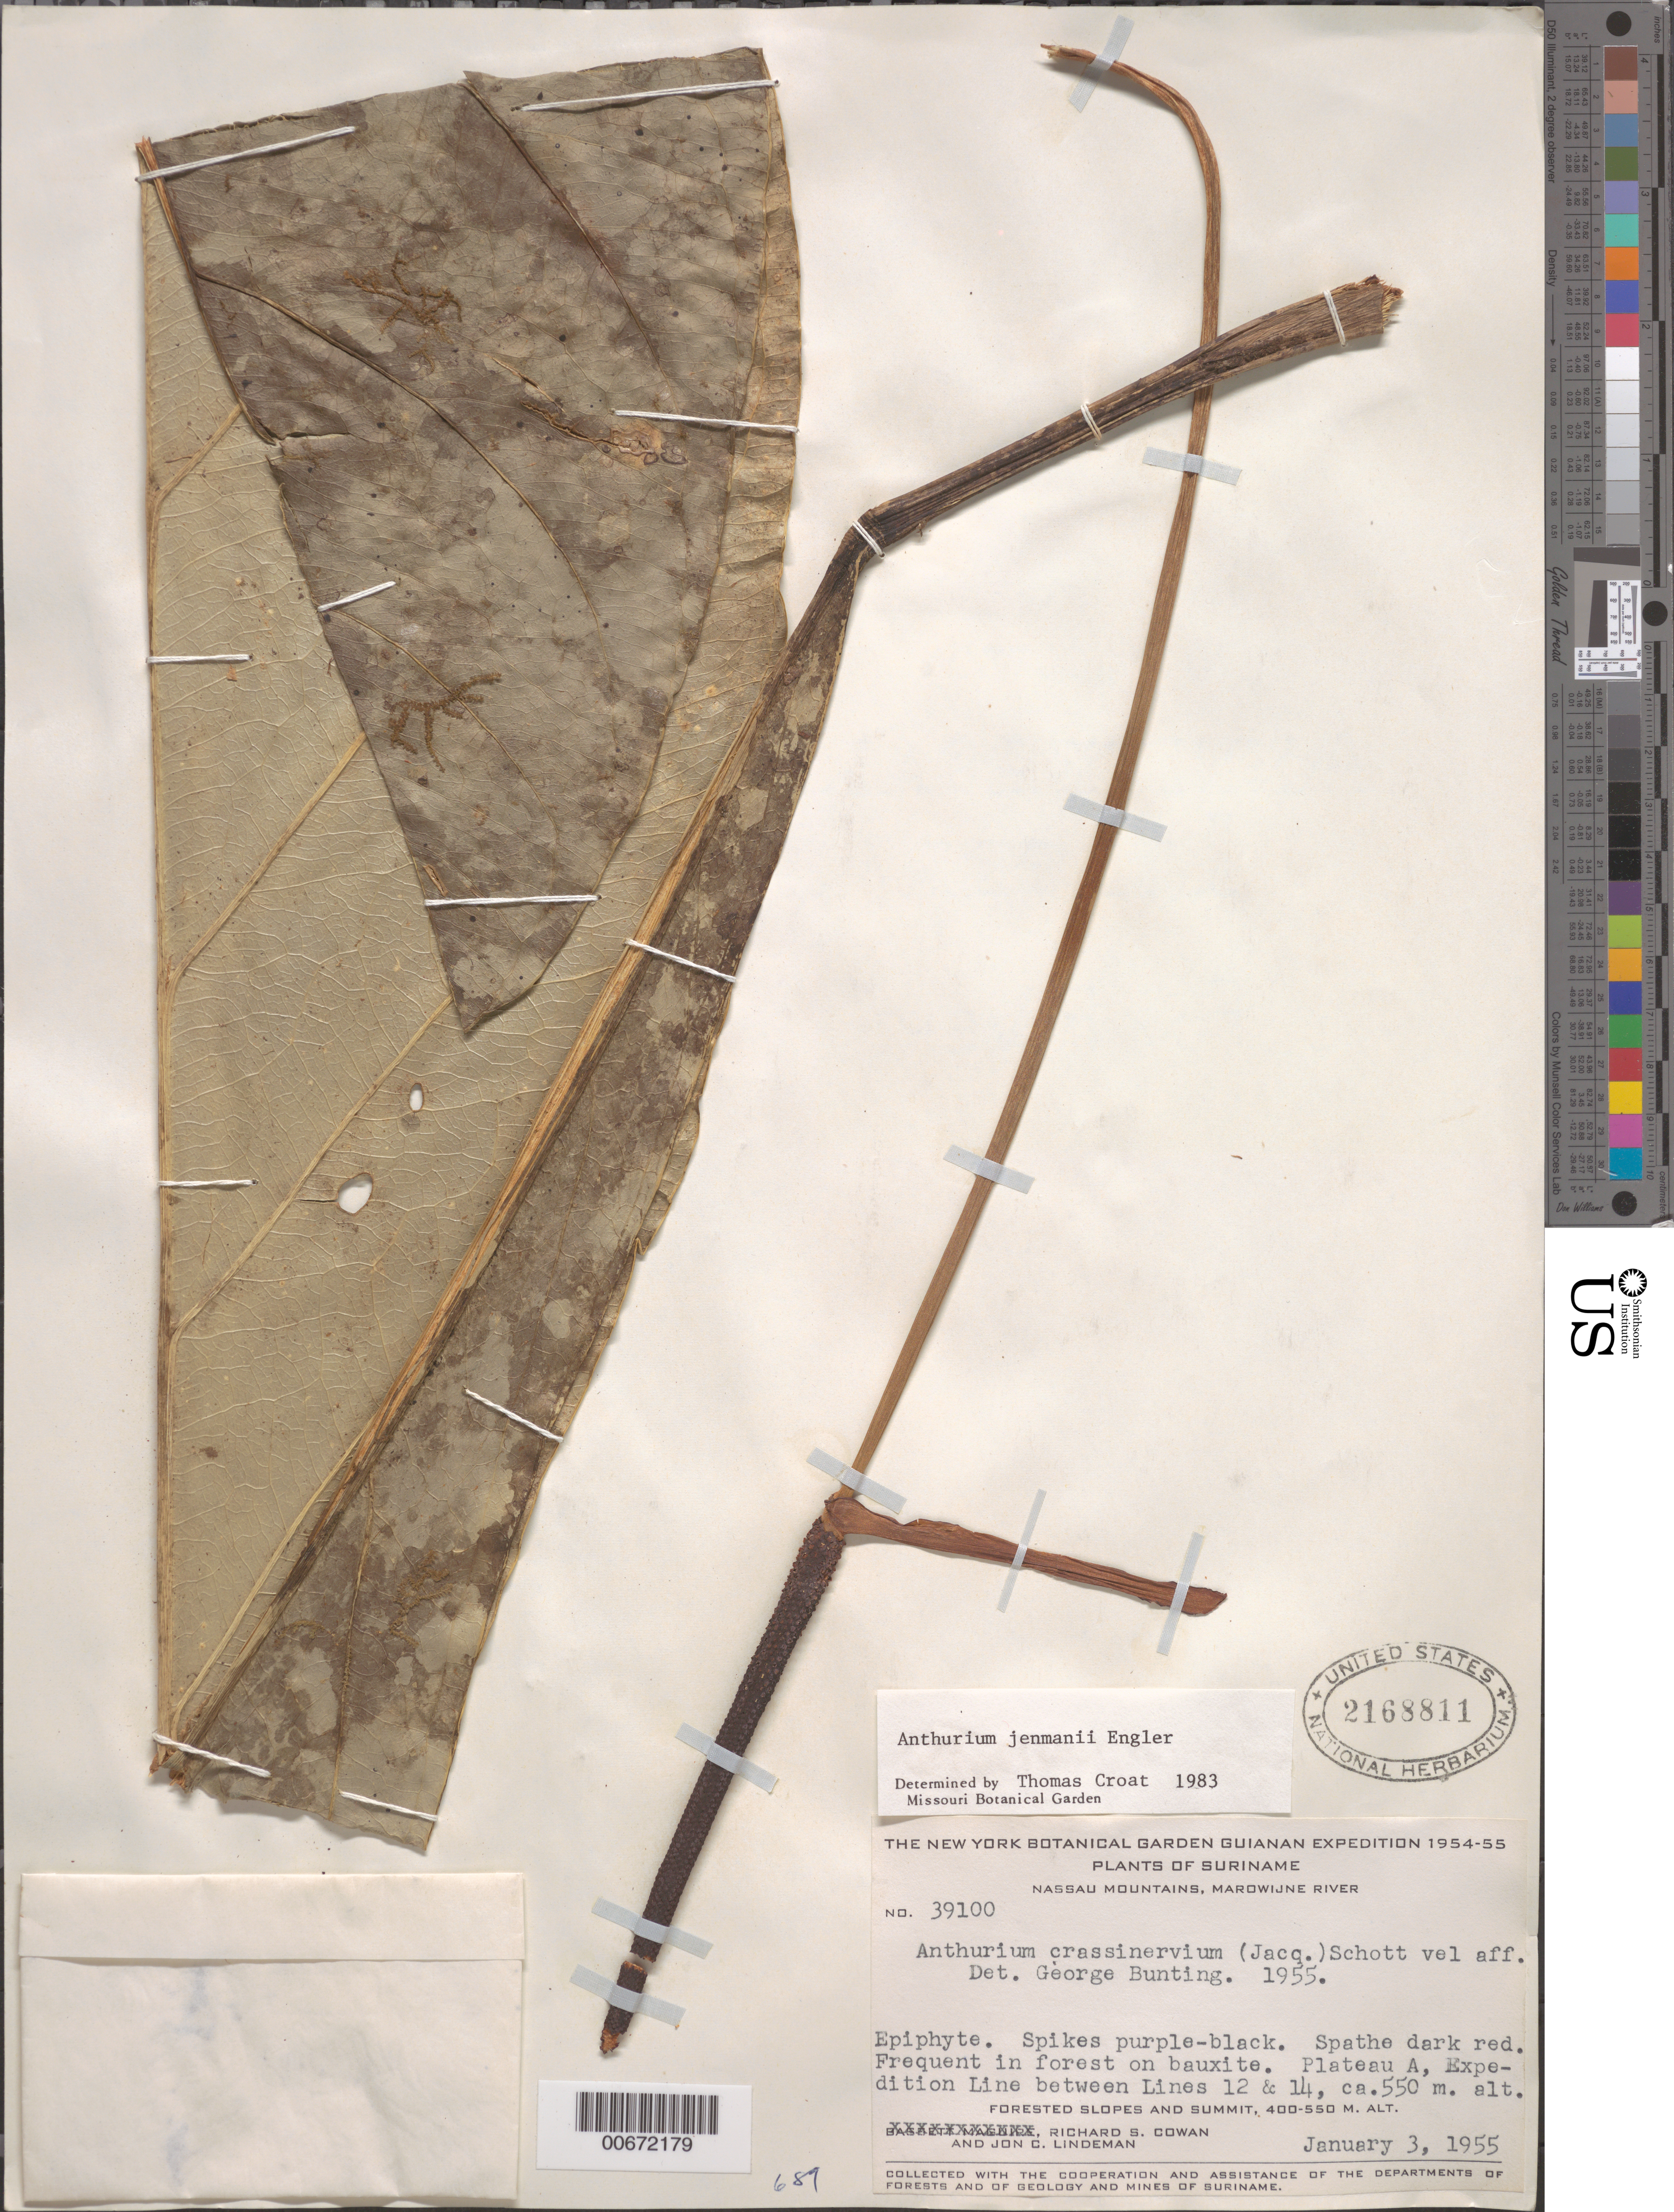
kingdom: Plantae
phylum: Tracheophyta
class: Liliopsida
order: Alismatales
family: Araceae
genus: Anthurium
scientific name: Anthurium jenmanii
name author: Engl.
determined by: Croat, Thomas B., Missouri Botanical Garden (MO)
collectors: R. S. Cowan & J. C. Lindeman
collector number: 39100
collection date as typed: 3-Jan-55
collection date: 1955-01-03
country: Suriname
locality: Nassau Mts., Marowijne R., Plateau A, Expedition Line between Lines 12 and 14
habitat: Forest on bauxite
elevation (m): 550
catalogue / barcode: US 2168811